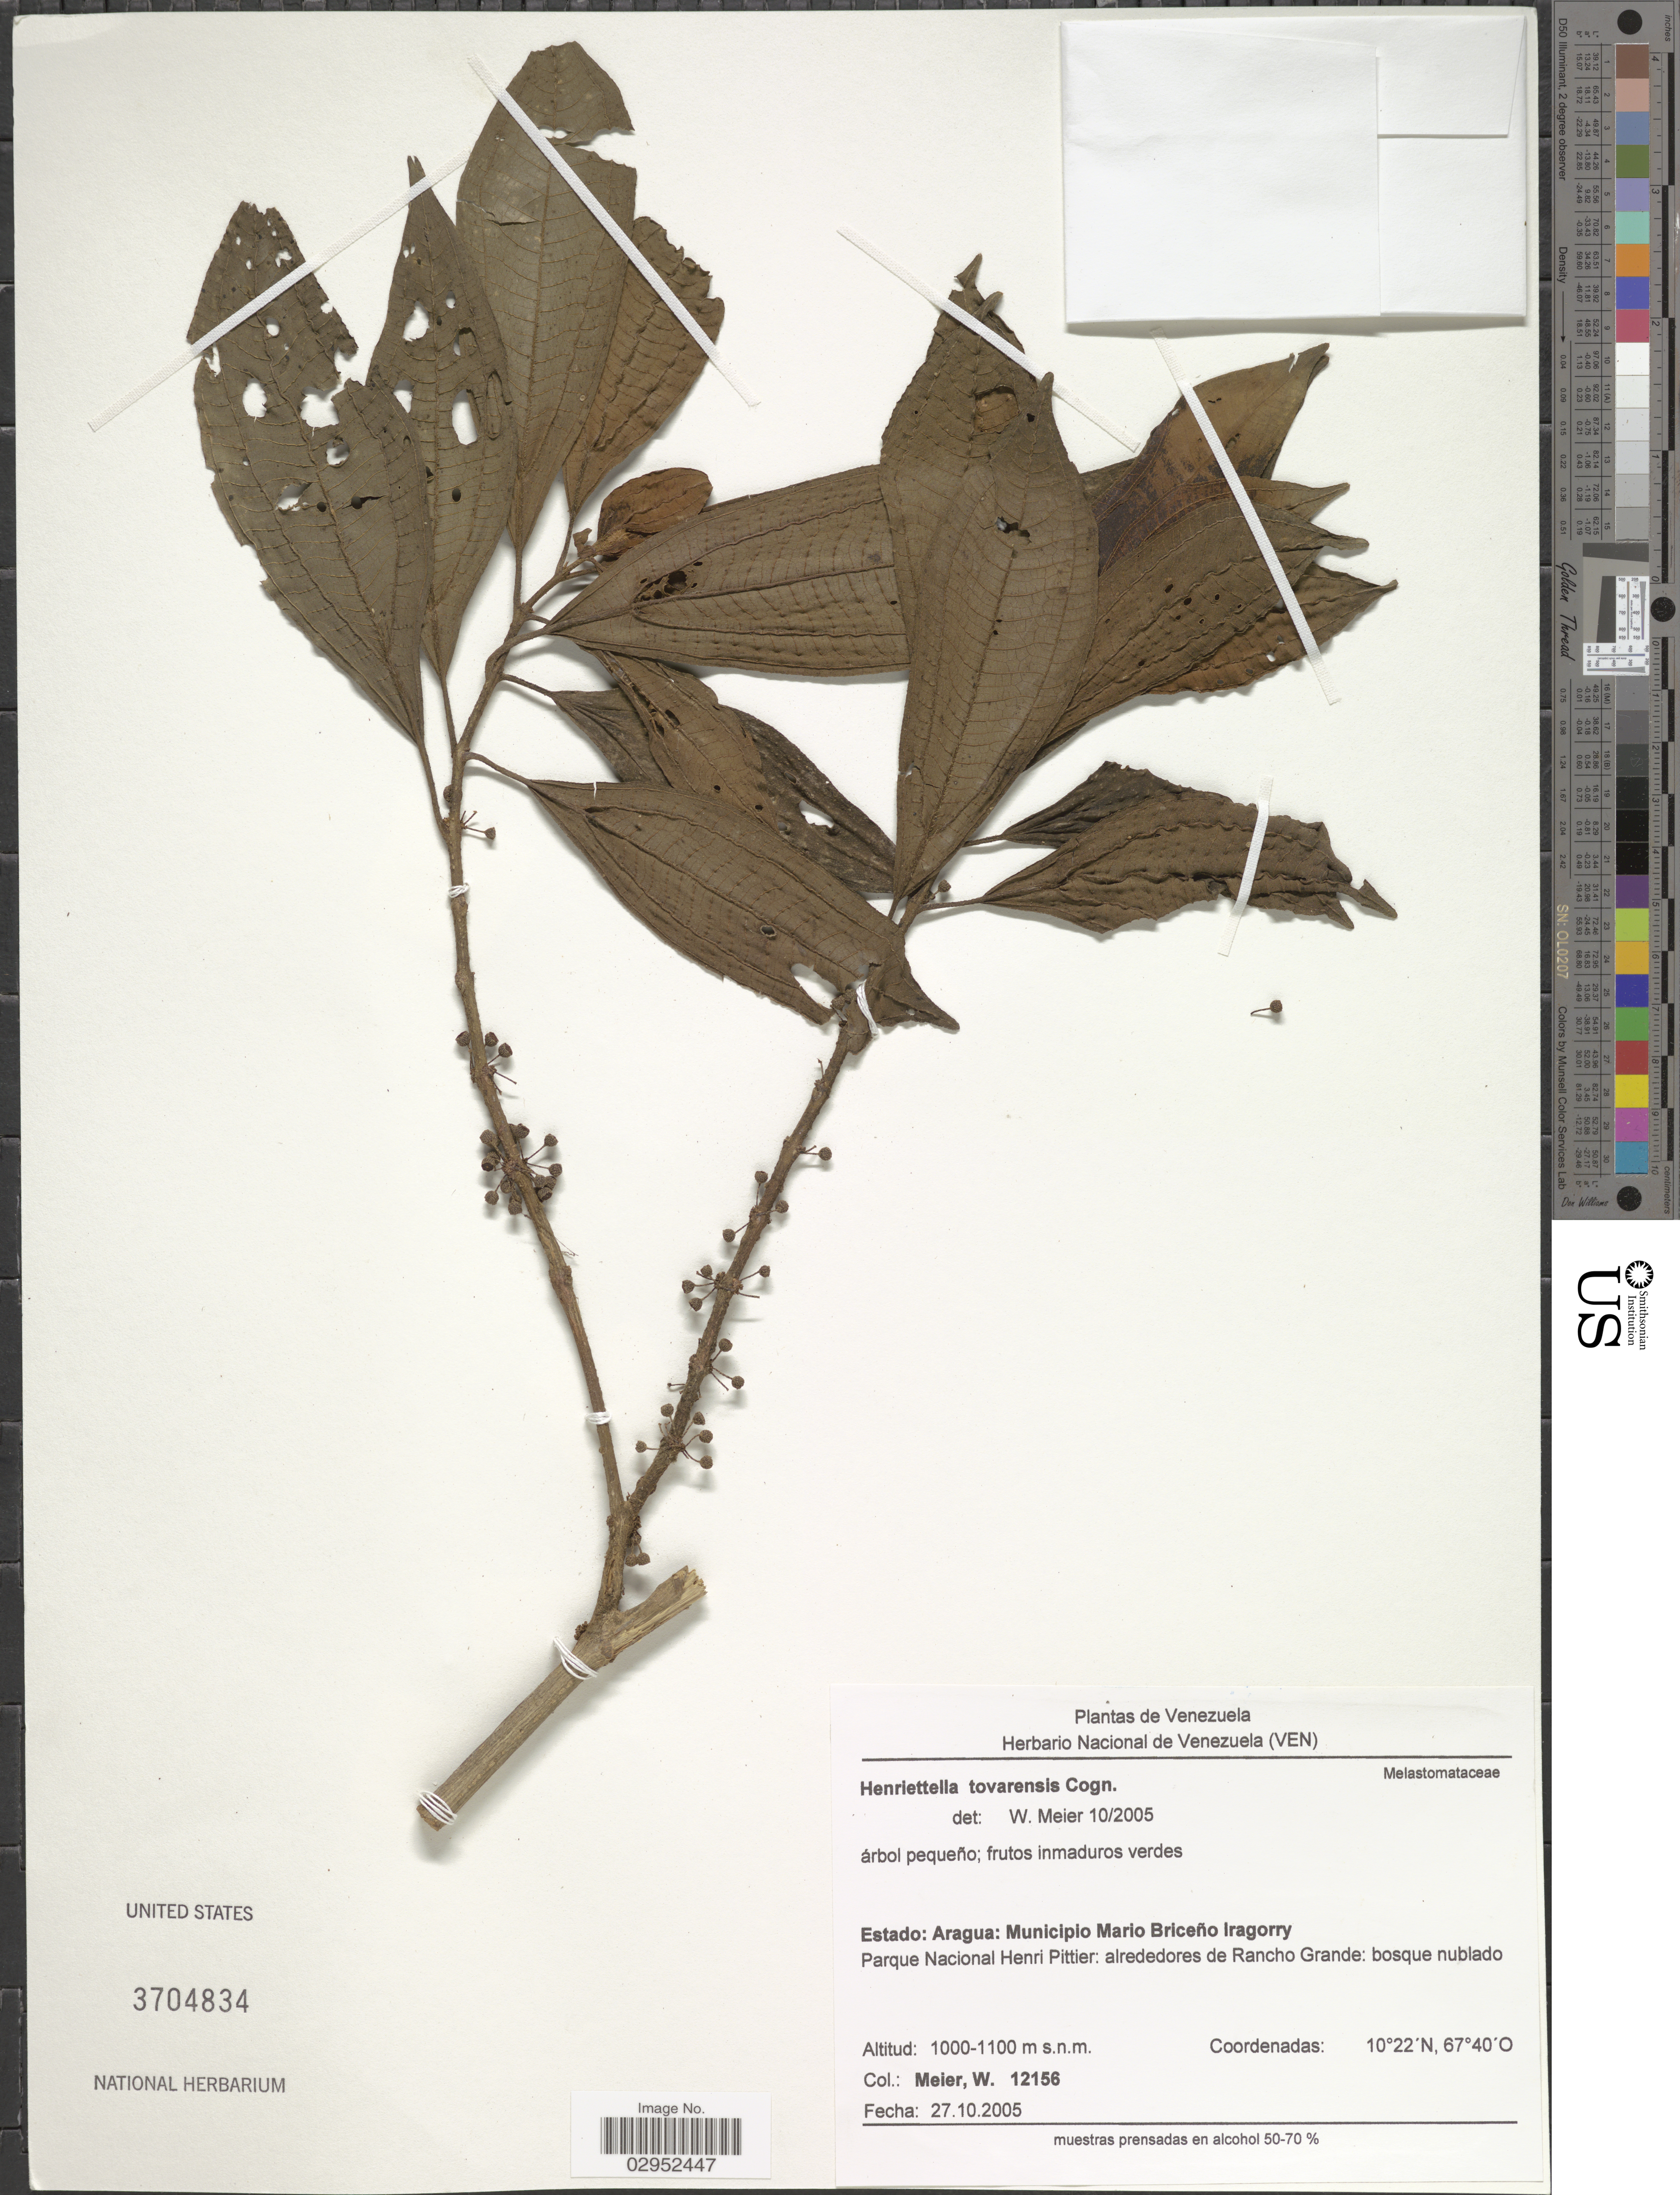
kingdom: Plantae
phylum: Tracheophyta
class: Magnoliopsida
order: Myrtales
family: Melastomataceae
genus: Henriettea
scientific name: Henriettea tovarensis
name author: (Cogn.) Penneys et al.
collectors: W. Meier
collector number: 12156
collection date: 2005-10-27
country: Venezuela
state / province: Aragua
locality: Municipio Mario Briceño Iragorry. Parque Nacionl Henri Pittier: alrededores de Rancho Grande.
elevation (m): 1000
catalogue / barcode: US 3704834